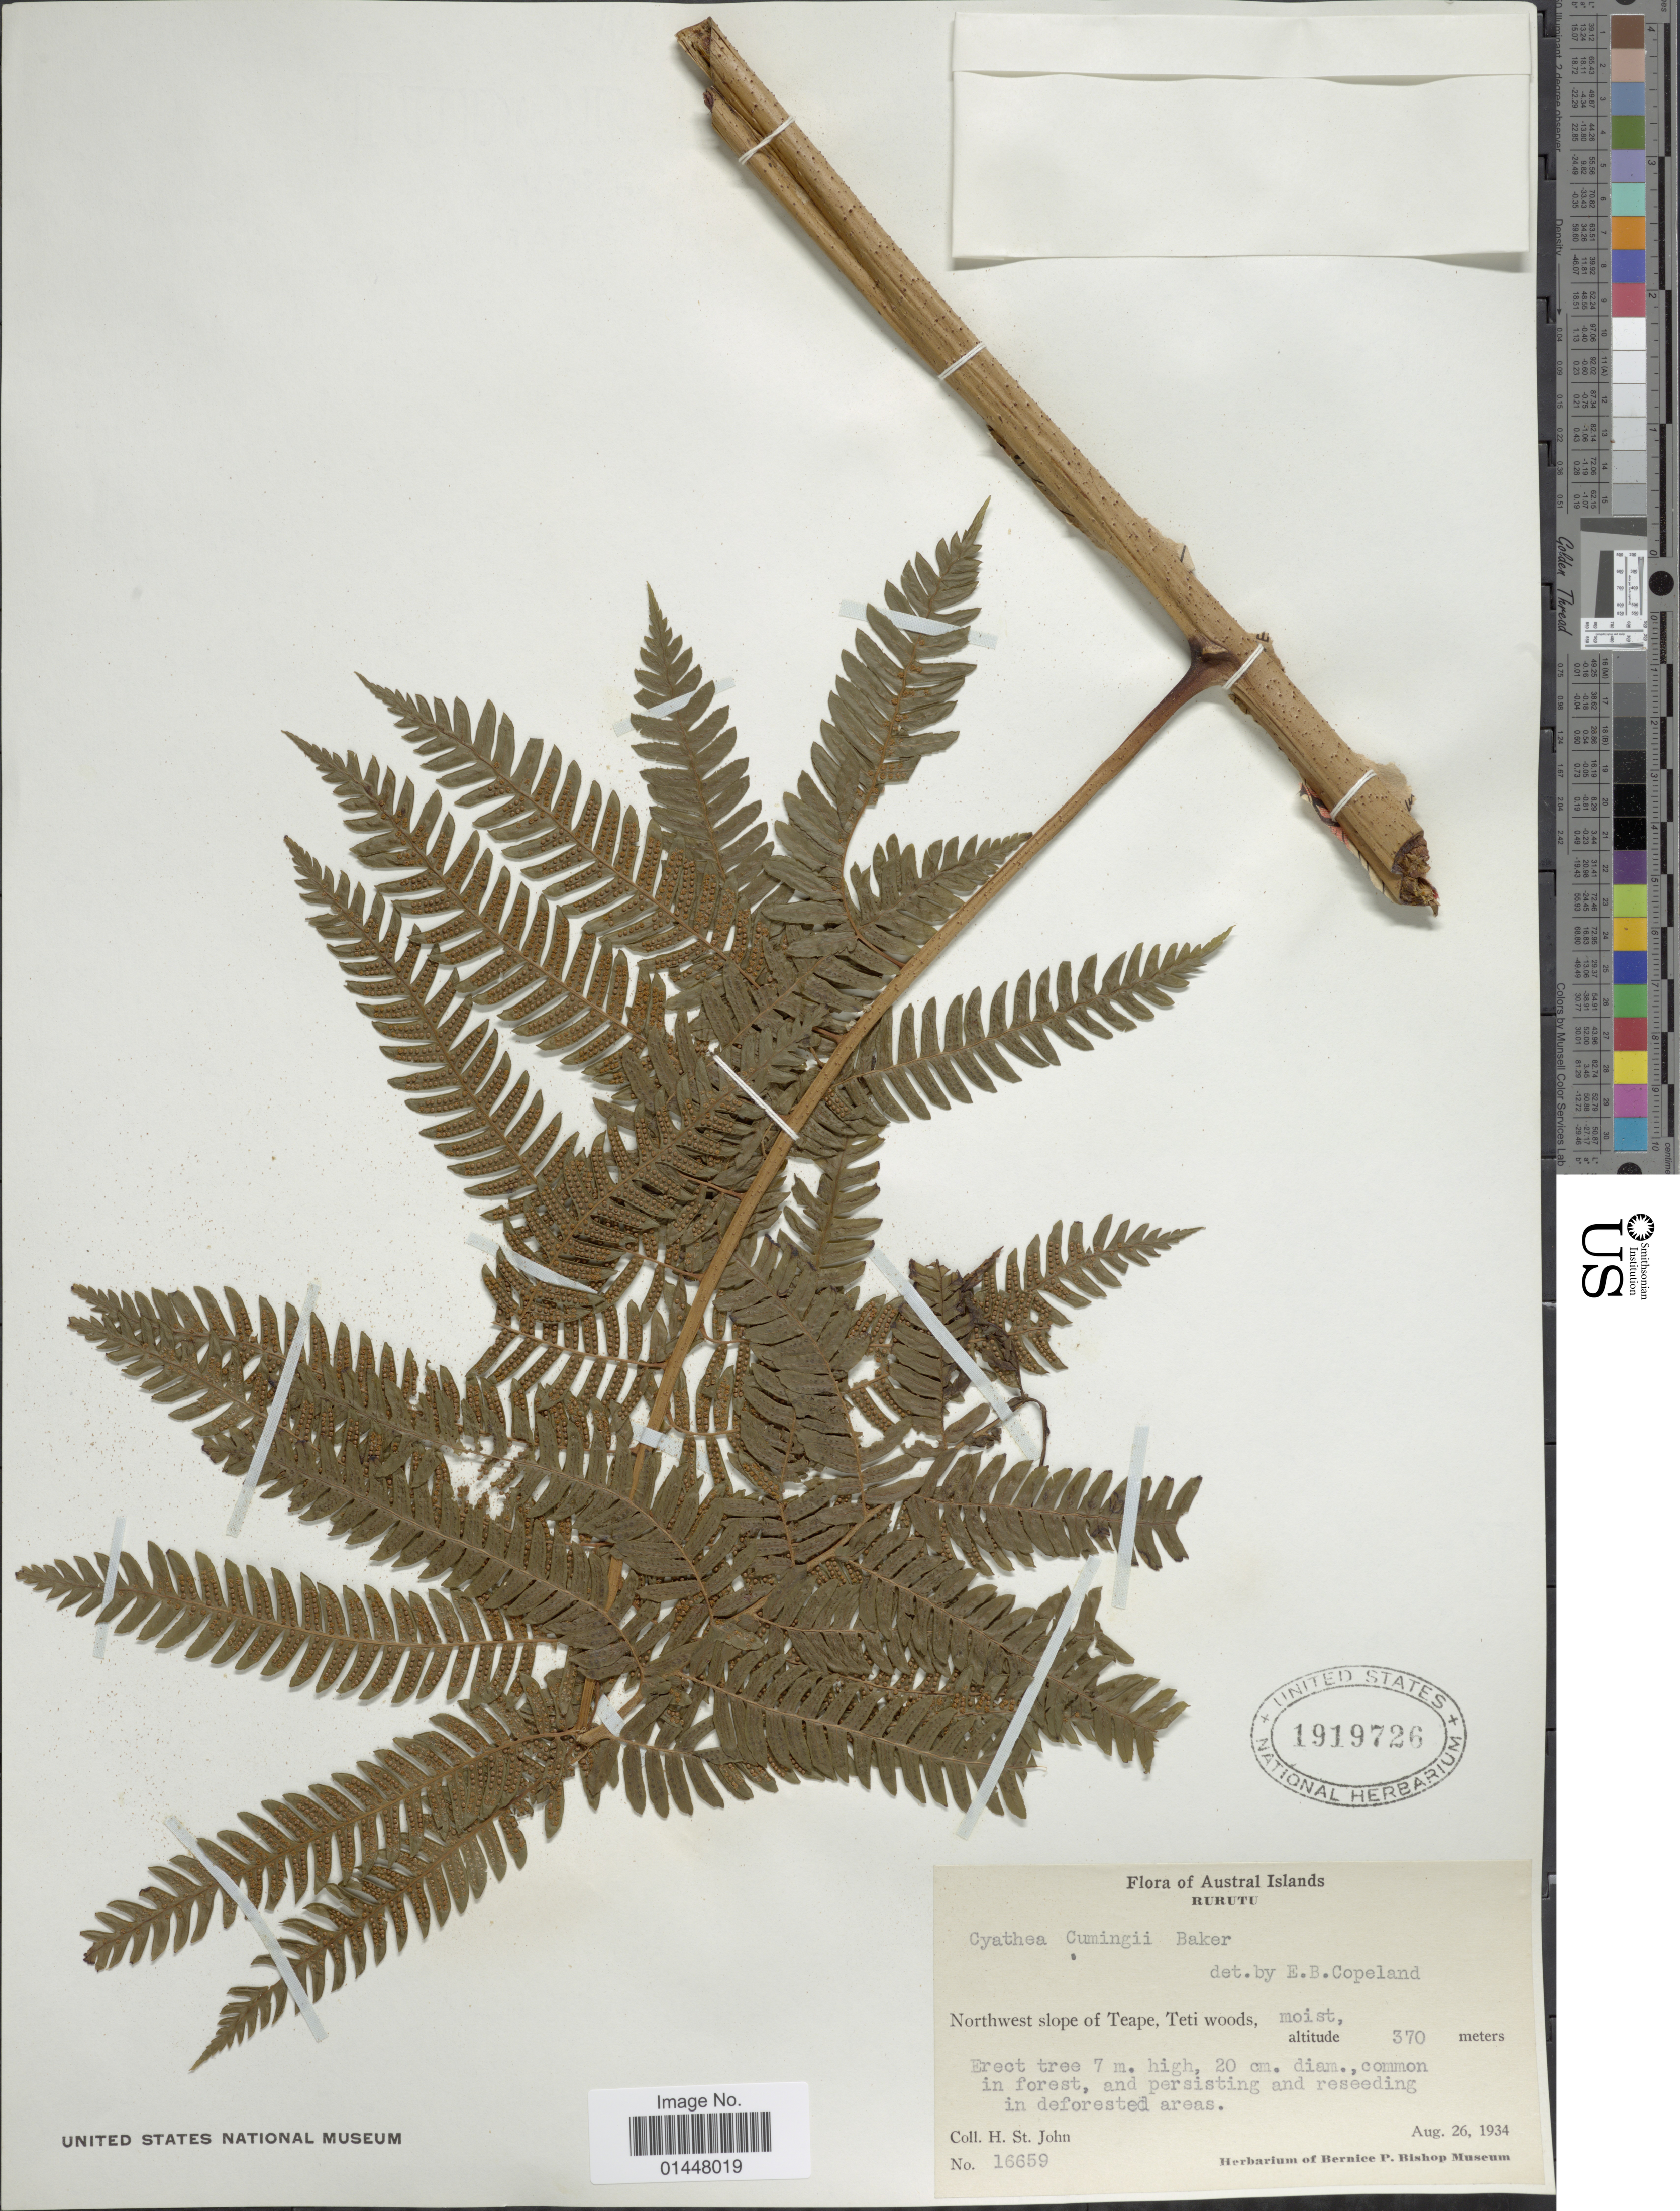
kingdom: Plantae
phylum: Tracheophyta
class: Polypodiopsida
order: Cyatheales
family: Cyatheaceae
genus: Sphaeropteris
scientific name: Sphaeropteris medullaris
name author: (G. Forst.) Bernh.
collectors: H. St. John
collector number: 16659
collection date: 1934-08-26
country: French Polynesia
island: Rurutu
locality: Austral Islands, Rurutu, Northwest slope of Teape, Teti woods, Moist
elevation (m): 370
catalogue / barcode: US 1919726